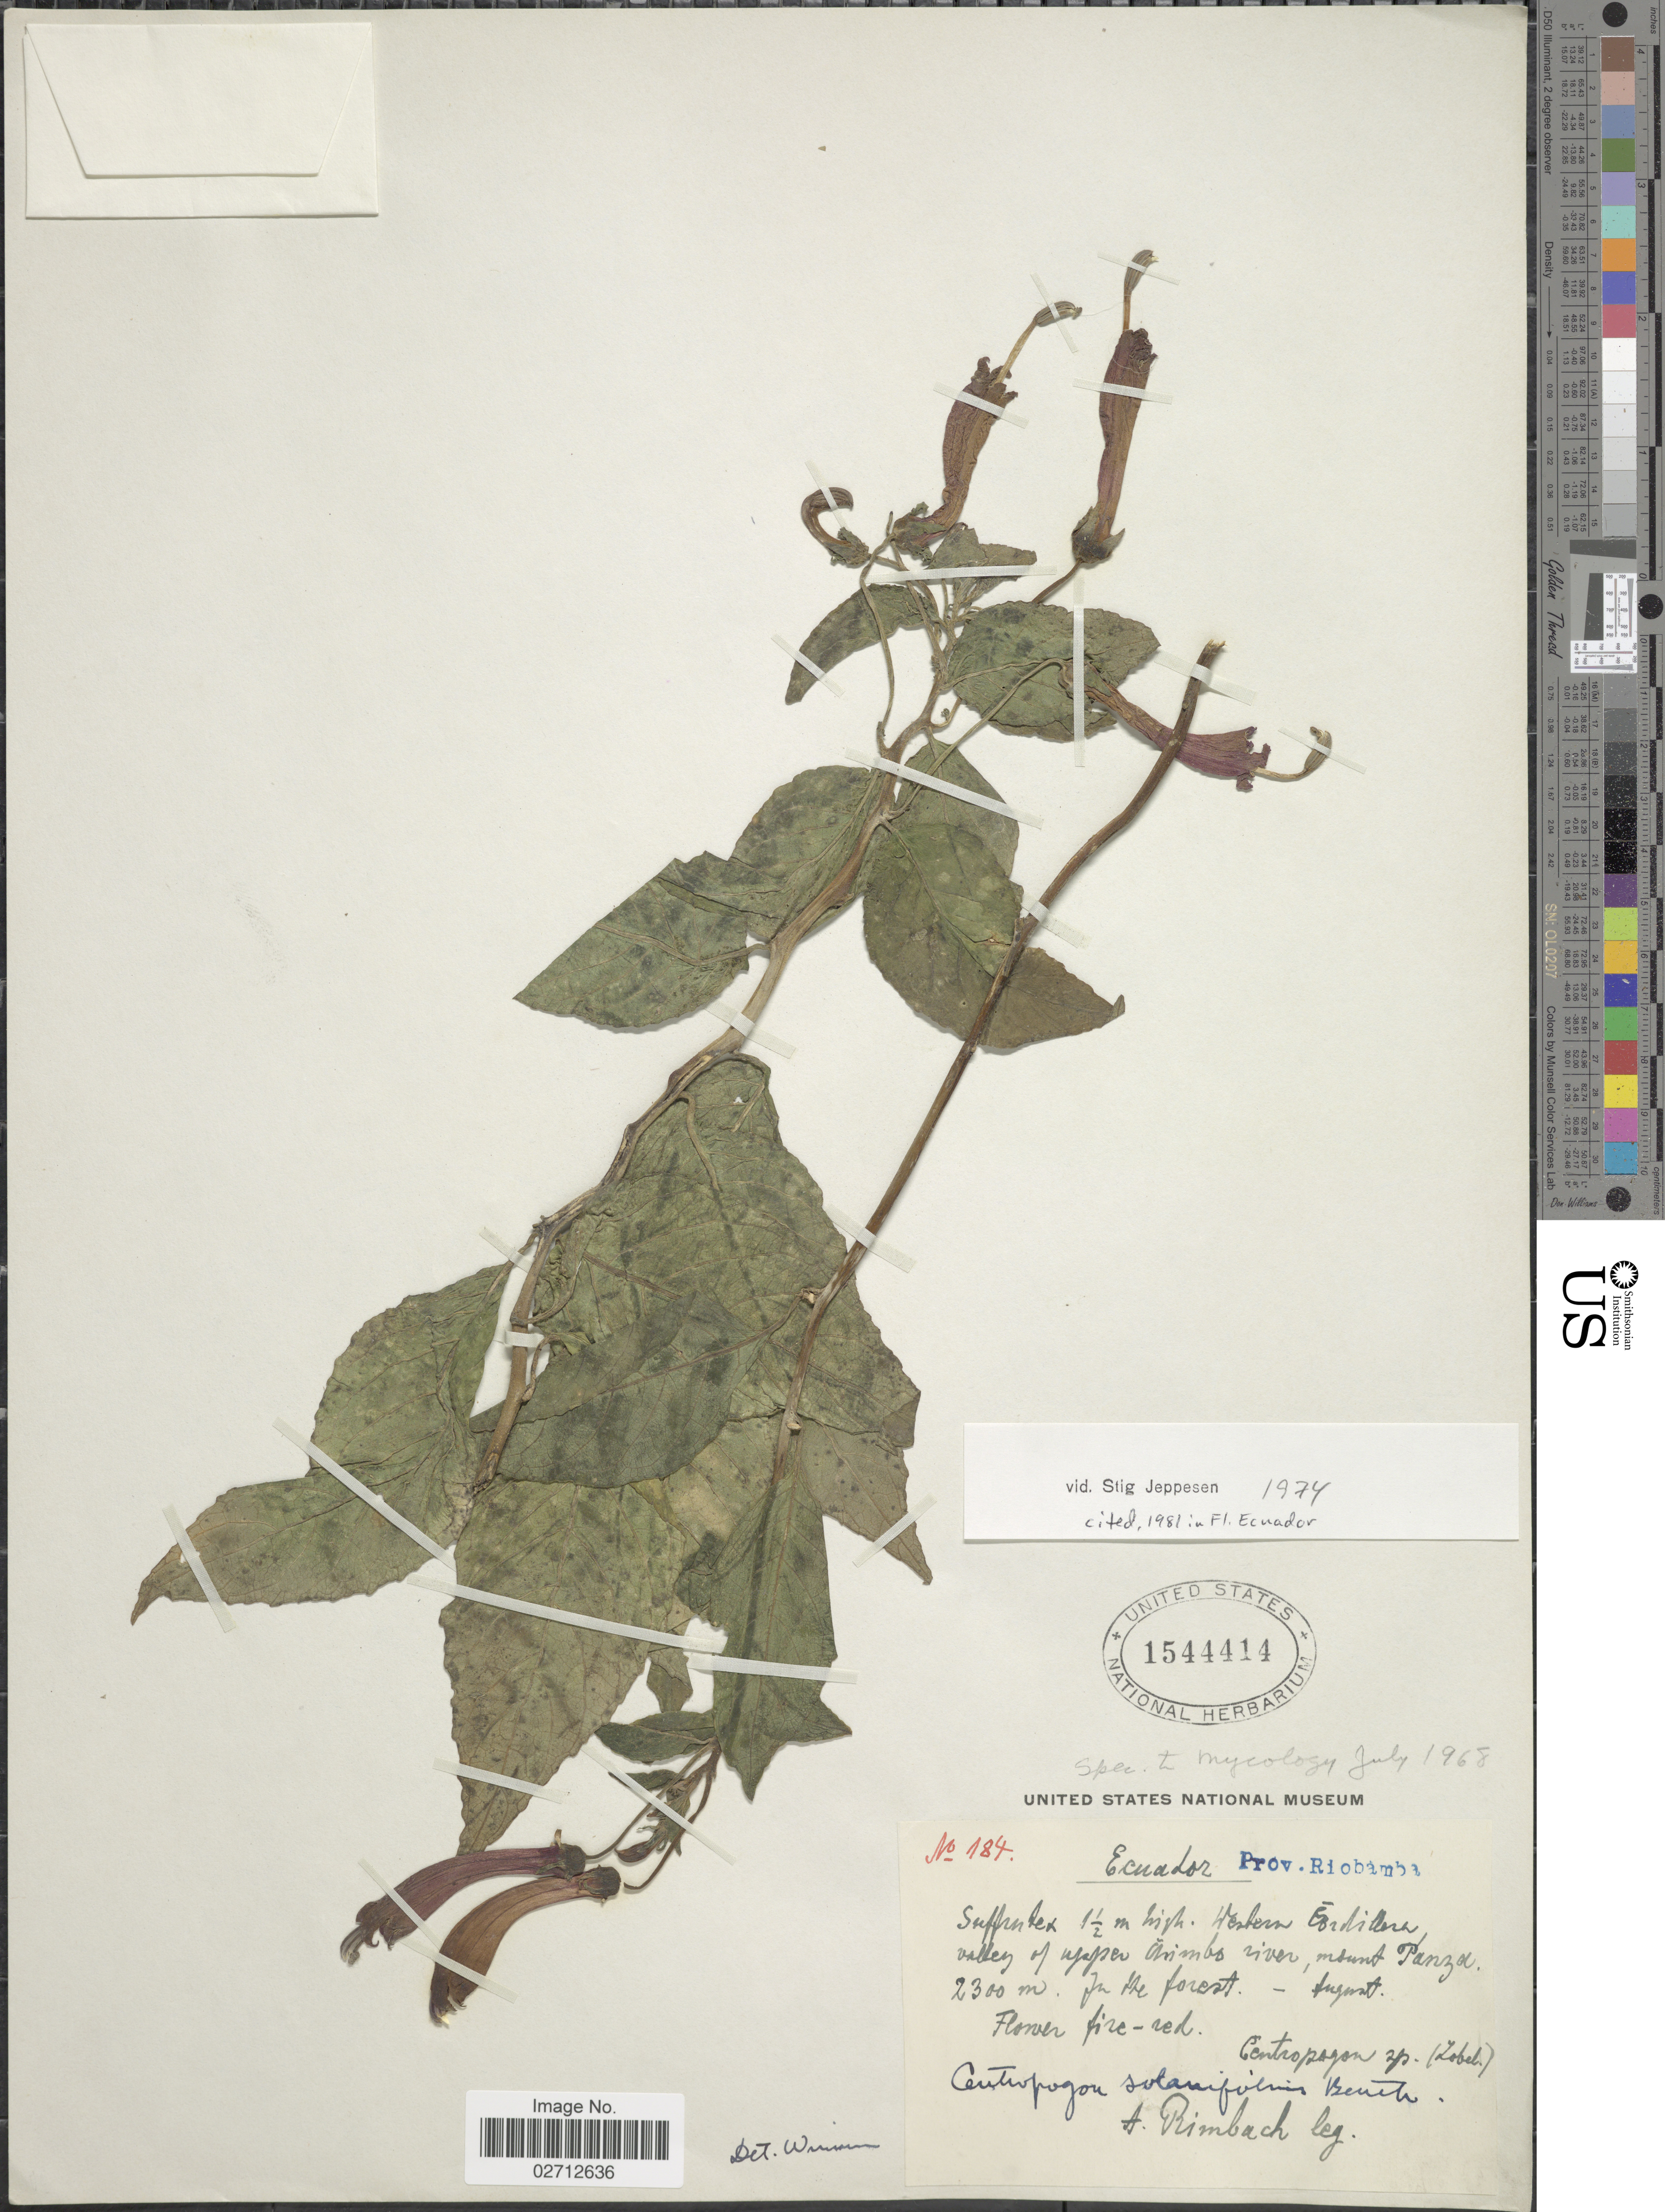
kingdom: Plantae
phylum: Tracheophyta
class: Magnoliopsida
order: Asterales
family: Campanulaceae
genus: Centropogon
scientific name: Centropogon solanifolius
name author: Benth.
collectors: A. Rimbach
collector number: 184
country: Ecuador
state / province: Chimborazo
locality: Prov. Riobamba, Western Cordillera valley of upper Chimbo river, mount Panza, In the forest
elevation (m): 2300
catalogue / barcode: US 1544414